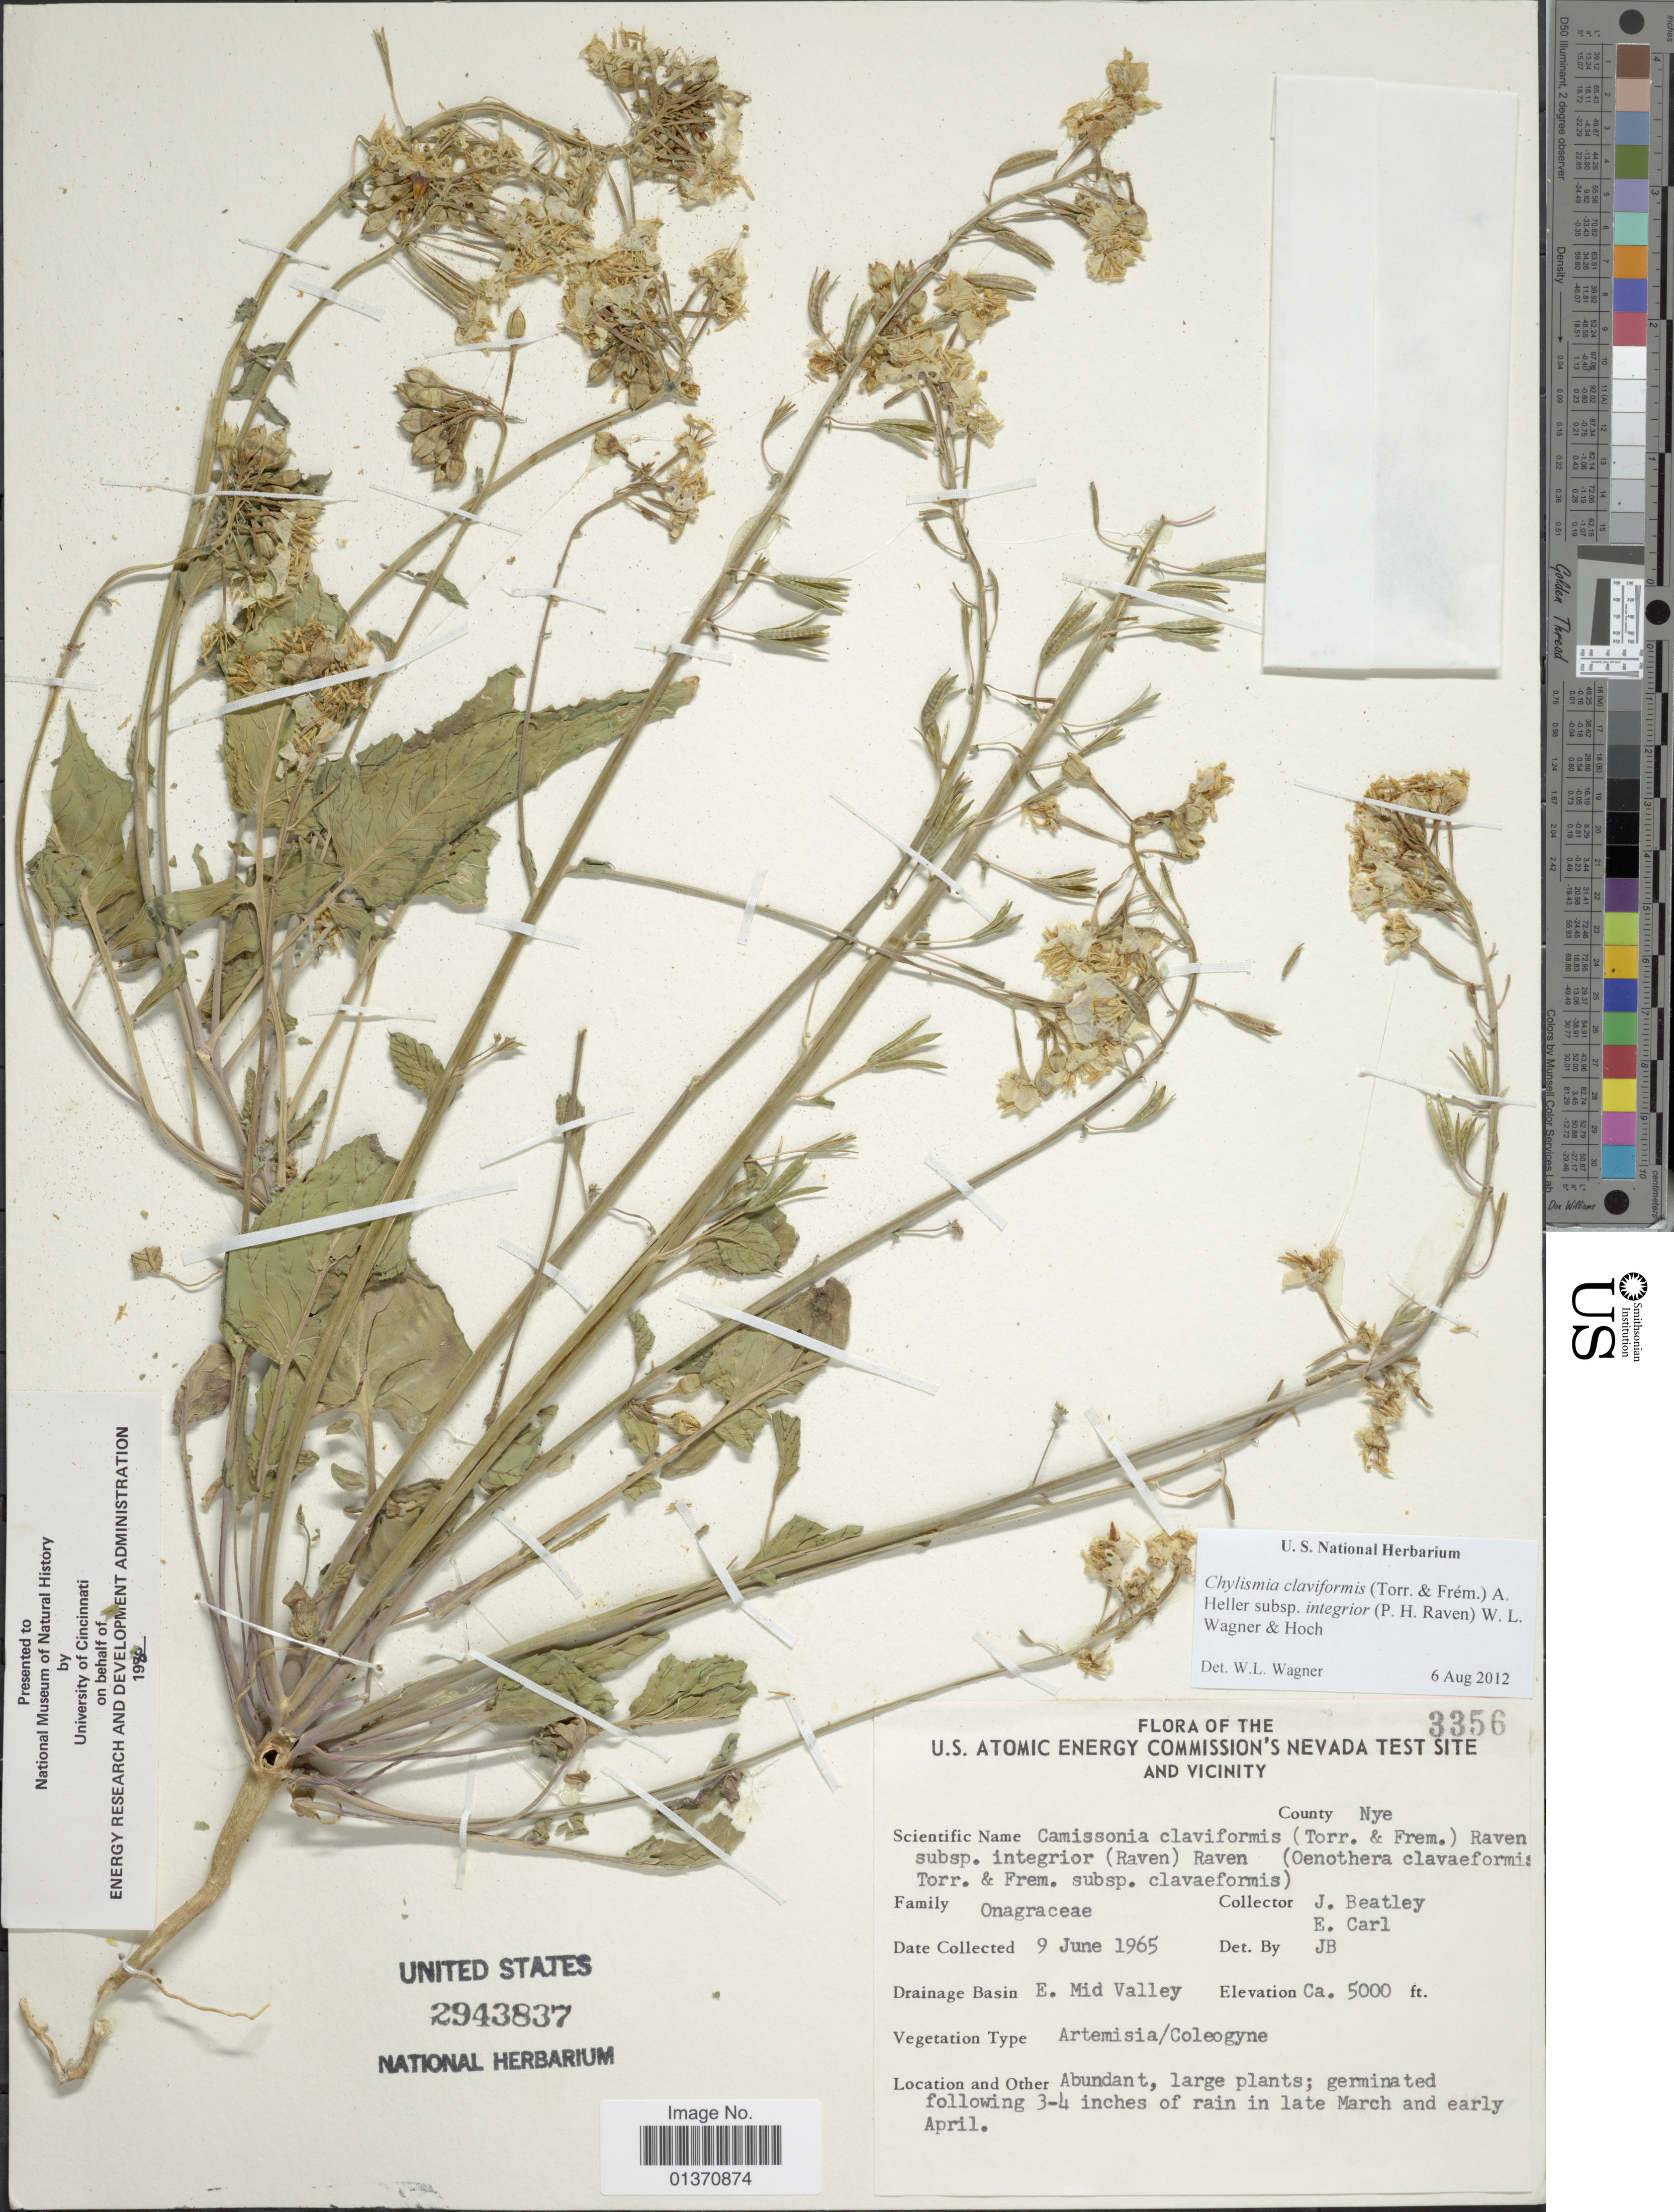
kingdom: Plantae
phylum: Tracheophyta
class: Magnoliopsida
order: Myrtales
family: Onagraceae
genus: Chylismia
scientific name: Chylismia claviformis subsp. integrior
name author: (P.H. Raven) W.L. Wagner & Hoch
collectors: J. C. Beatley & E. Carl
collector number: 3356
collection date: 1965-06-09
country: United States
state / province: Nevada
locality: U. S. Atomic Energy Commission's Nevada Test Site and Vicinity, County Nye, E. Mid Valley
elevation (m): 1524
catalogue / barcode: US 2943837